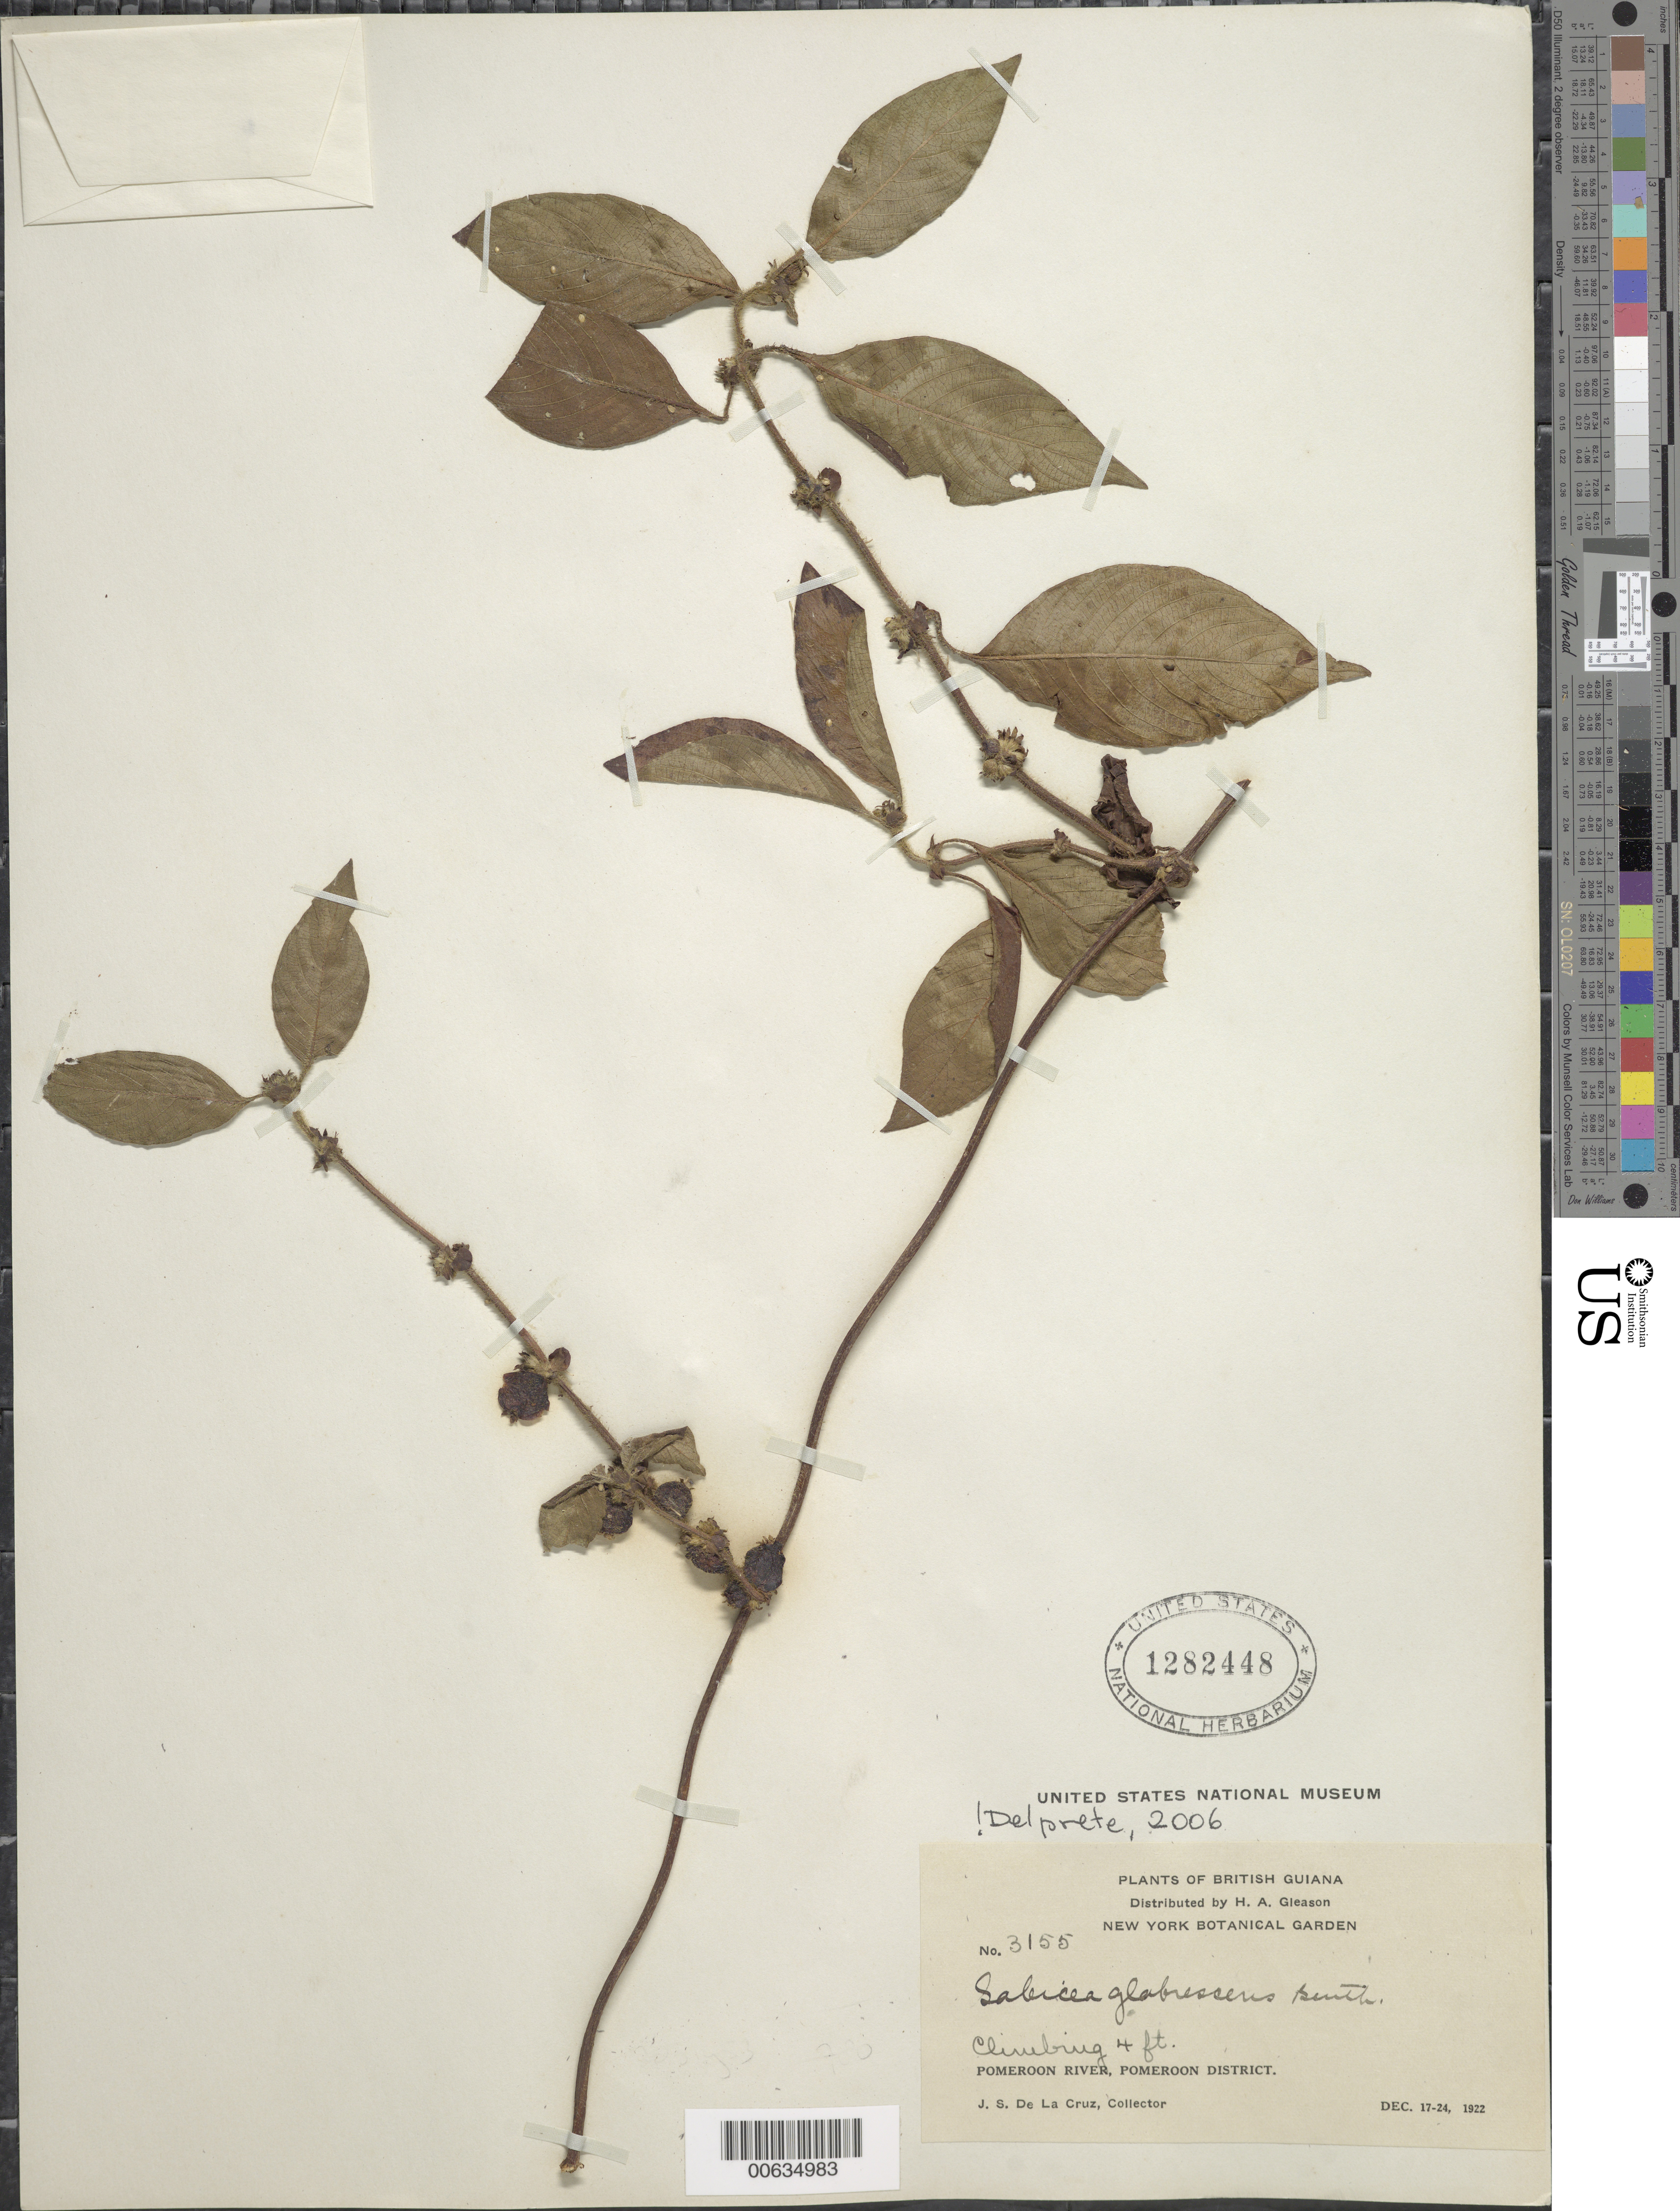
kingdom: Plantae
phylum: Tracheophyta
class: Magnoliopsida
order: Gentianales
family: Rubiaceae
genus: Sabicea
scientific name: Sabicea glabrescens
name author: Benth.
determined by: Delprete, P. G., Herb. de Guyane Cay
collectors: J. S. de la Cruz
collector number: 3155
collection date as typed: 17-Dec-22 to 24-Dec-22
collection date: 1922-12-17/1922-12-24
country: Guyana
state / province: Pomeroon-Supenaam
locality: Pomeroon R.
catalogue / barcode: US 1282448